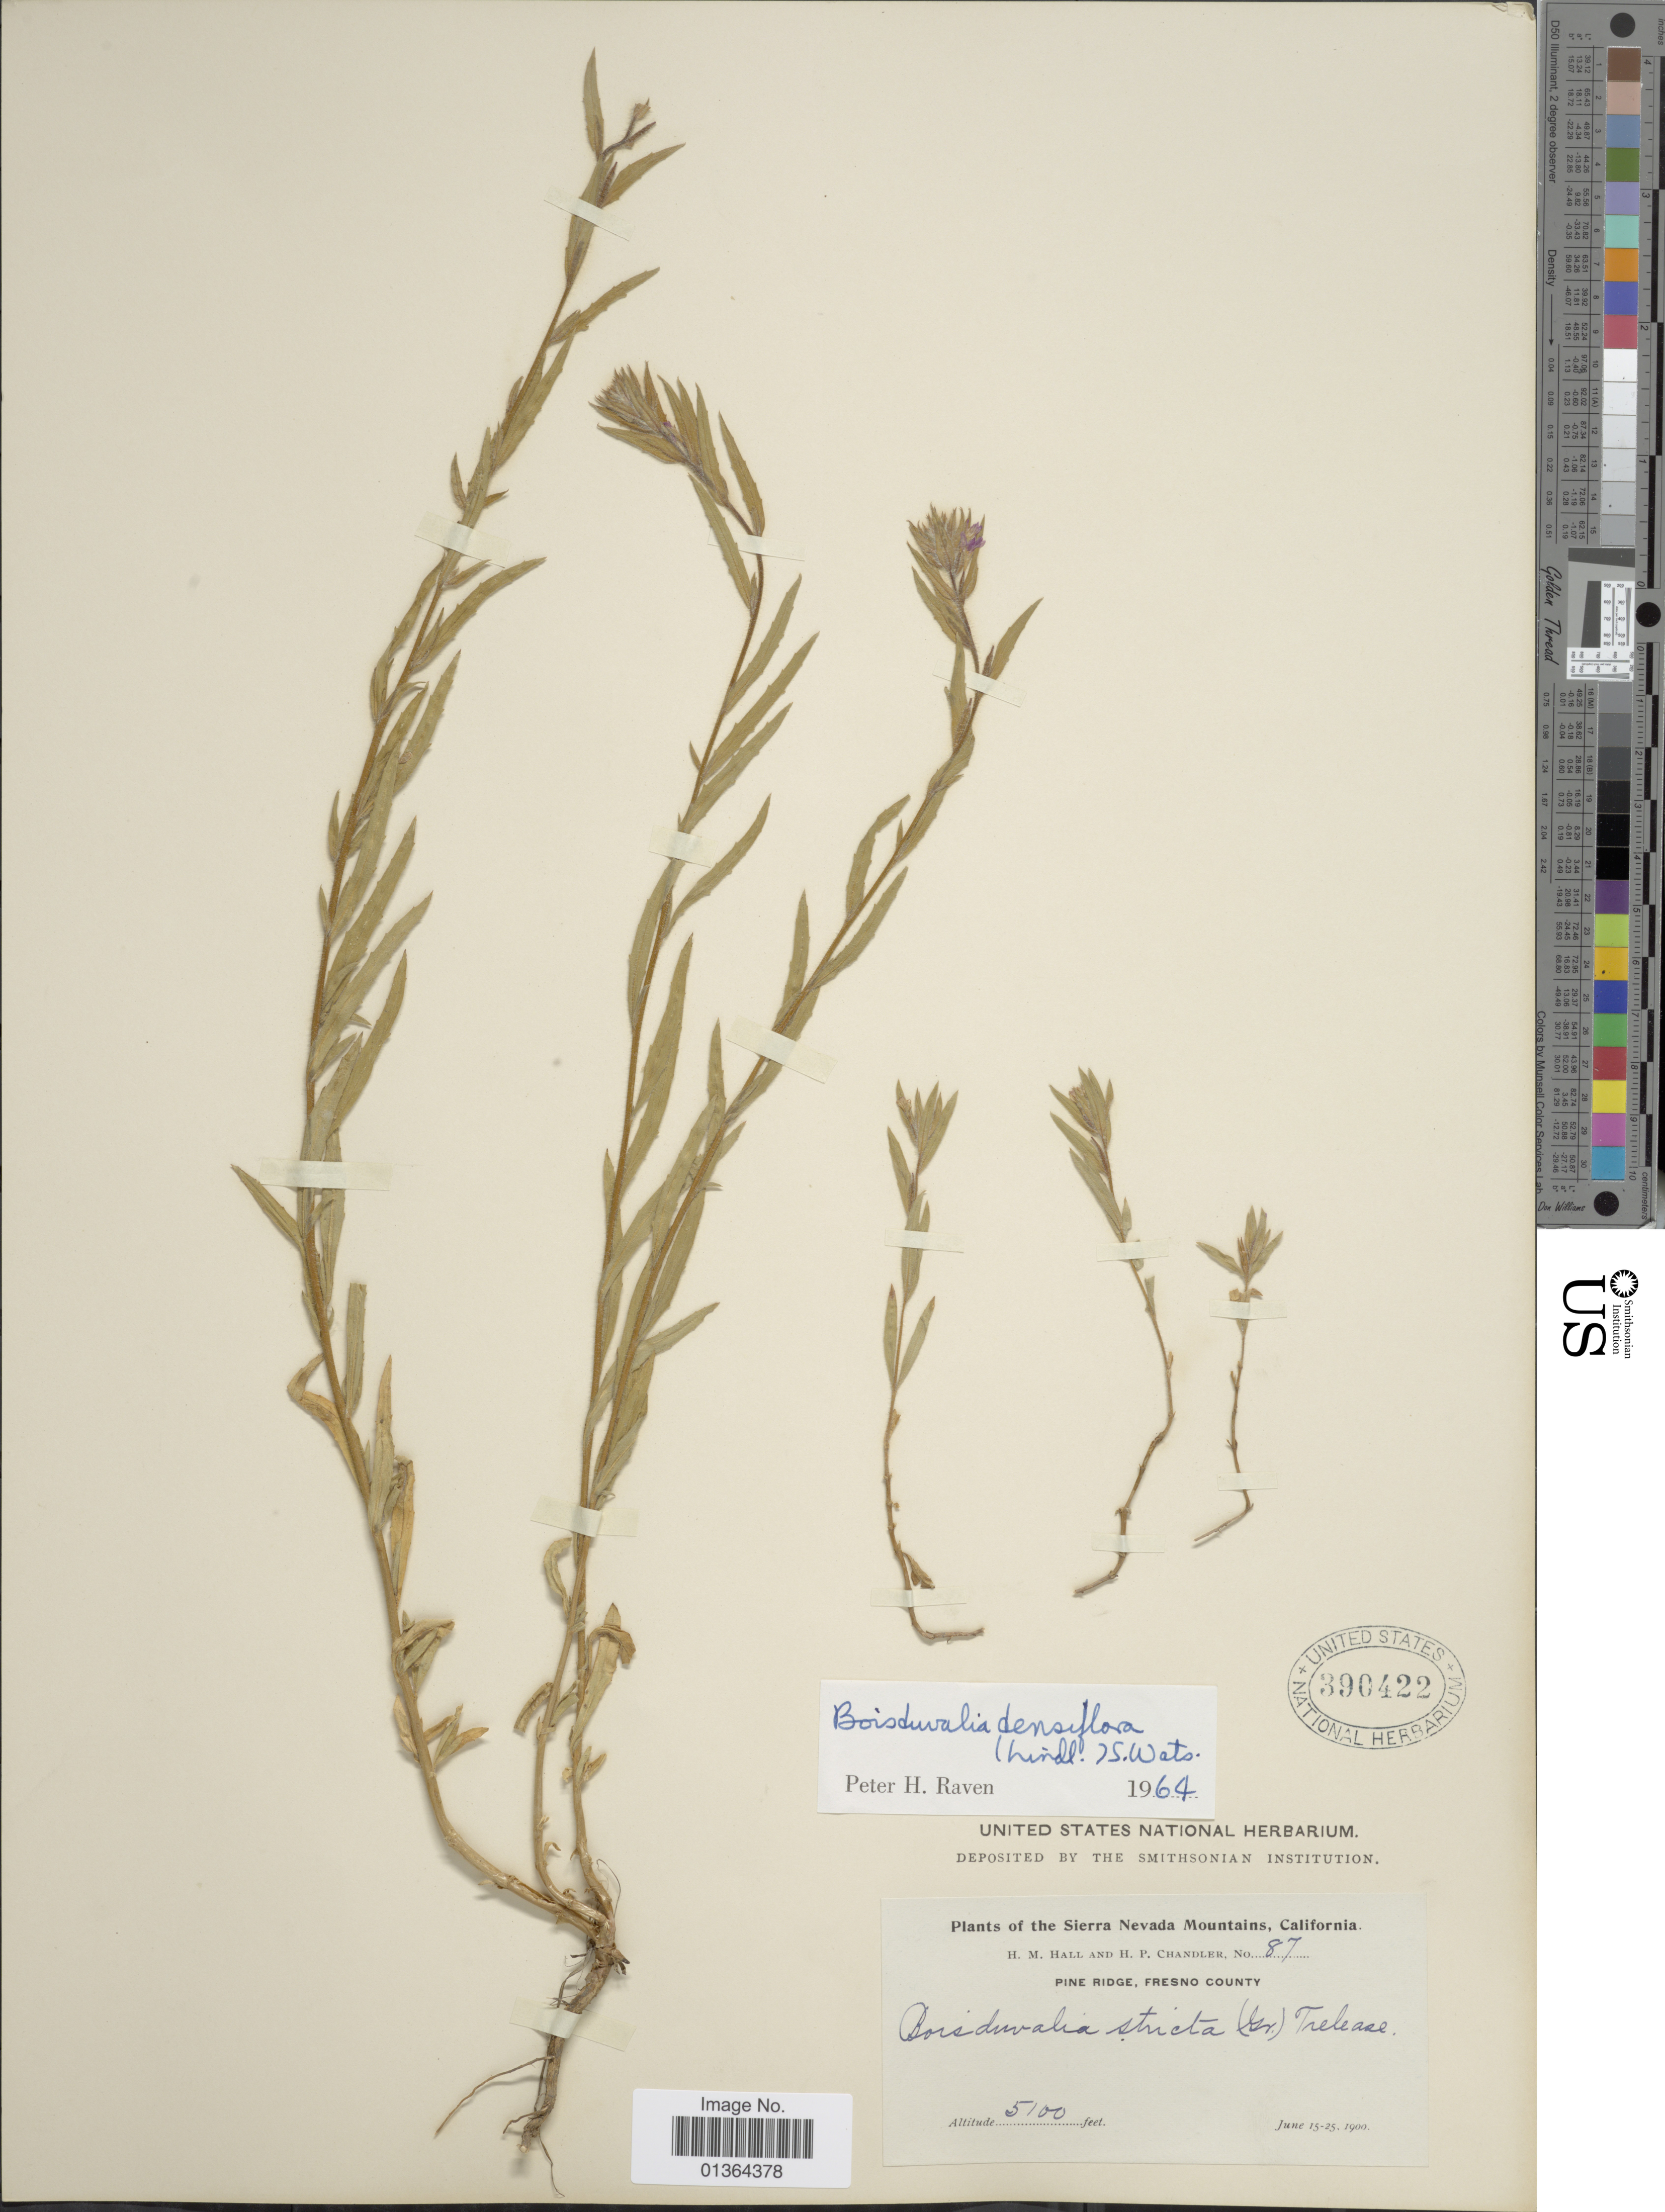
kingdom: Plantae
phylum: Tracheophyta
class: Magnoliopsida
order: Myrtales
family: Onagraceae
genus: Epilobium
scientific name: Epilobium densiflorum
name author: (Lindl.) Hoch & P.H. Raven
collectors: H. M. Hall & H. Chandler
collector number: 87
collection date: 1900-06-15/1900-06-25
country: United States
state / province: California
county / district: Fresno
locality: Sierra Nevada Mountains, Pine ridge, Fresno County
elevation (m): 1554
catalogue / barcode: US 390422